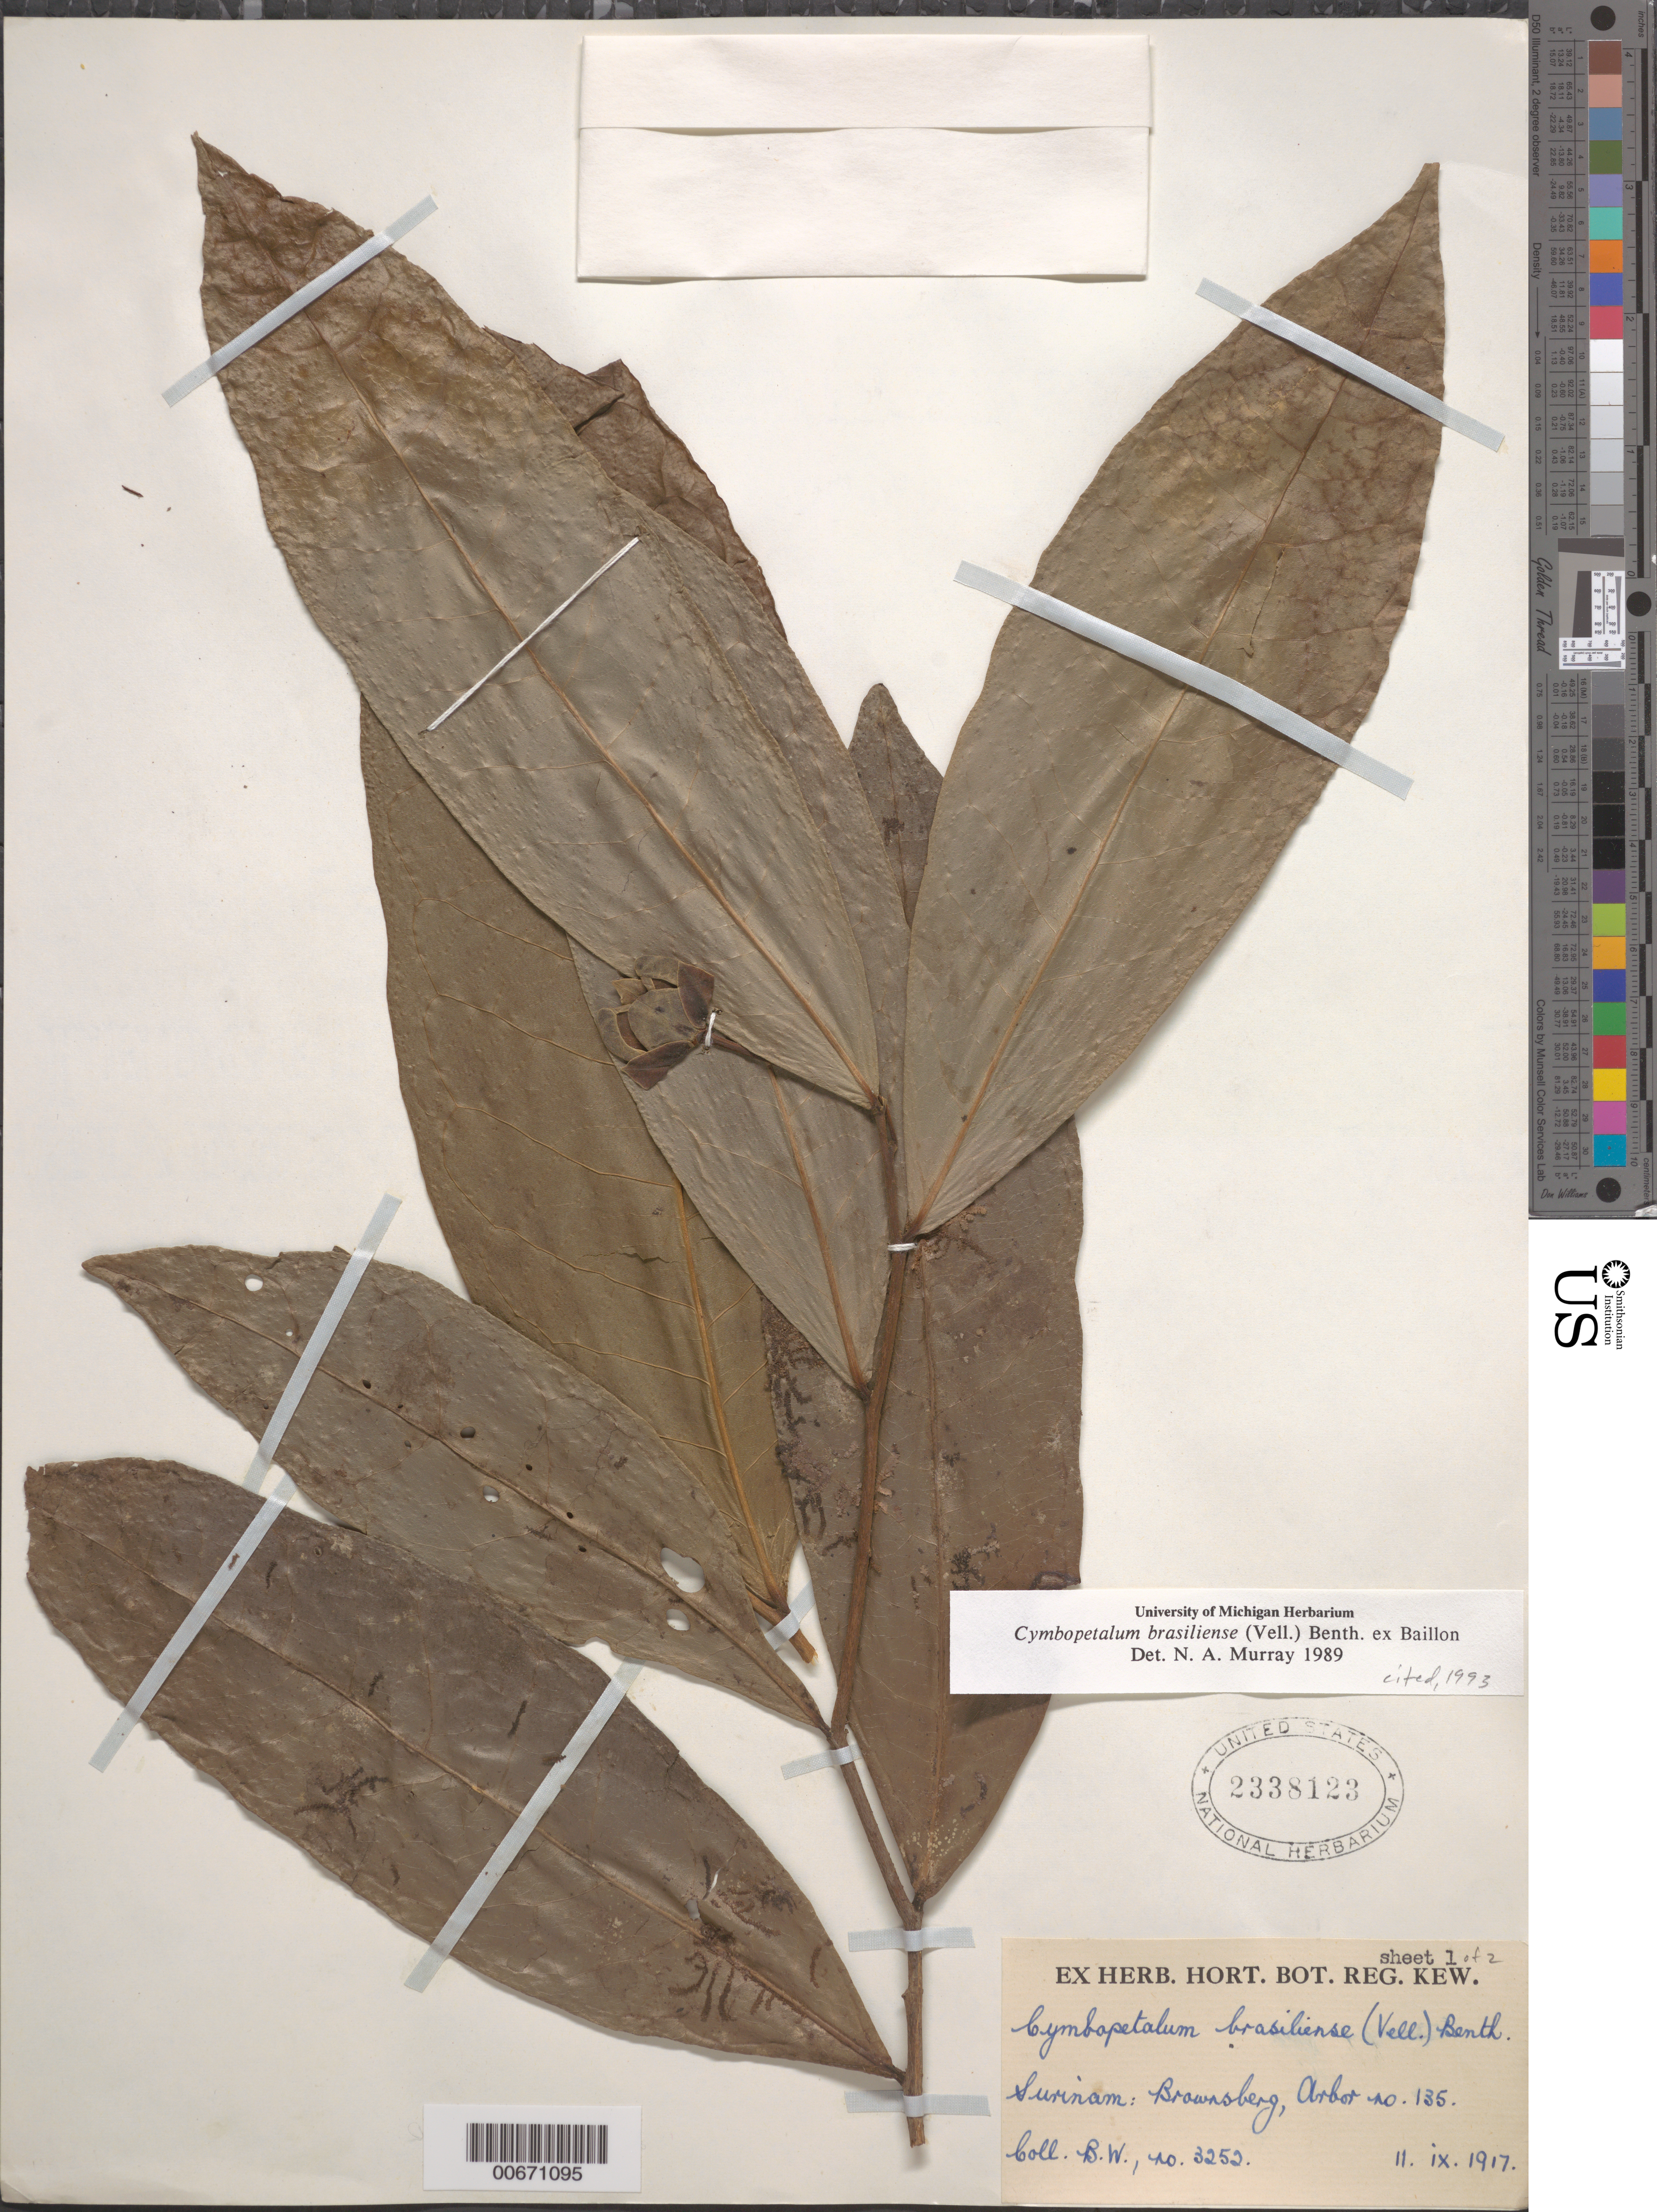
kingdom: Plantae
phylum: Tracheophyta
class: Magnoliopsida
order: Magnoliales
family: Annonaceae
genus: Cymbopetalum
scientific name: Cymbopetalum brasiliense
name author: (Vell.) Benth. ex Baill.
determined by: Murray, N. A.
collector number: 3252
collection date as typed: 11-Sep-17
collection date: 1917-09-11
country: Suriname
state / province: Brokopondo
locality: Brownsberg, Forest Reserve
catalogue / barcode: US 2338123